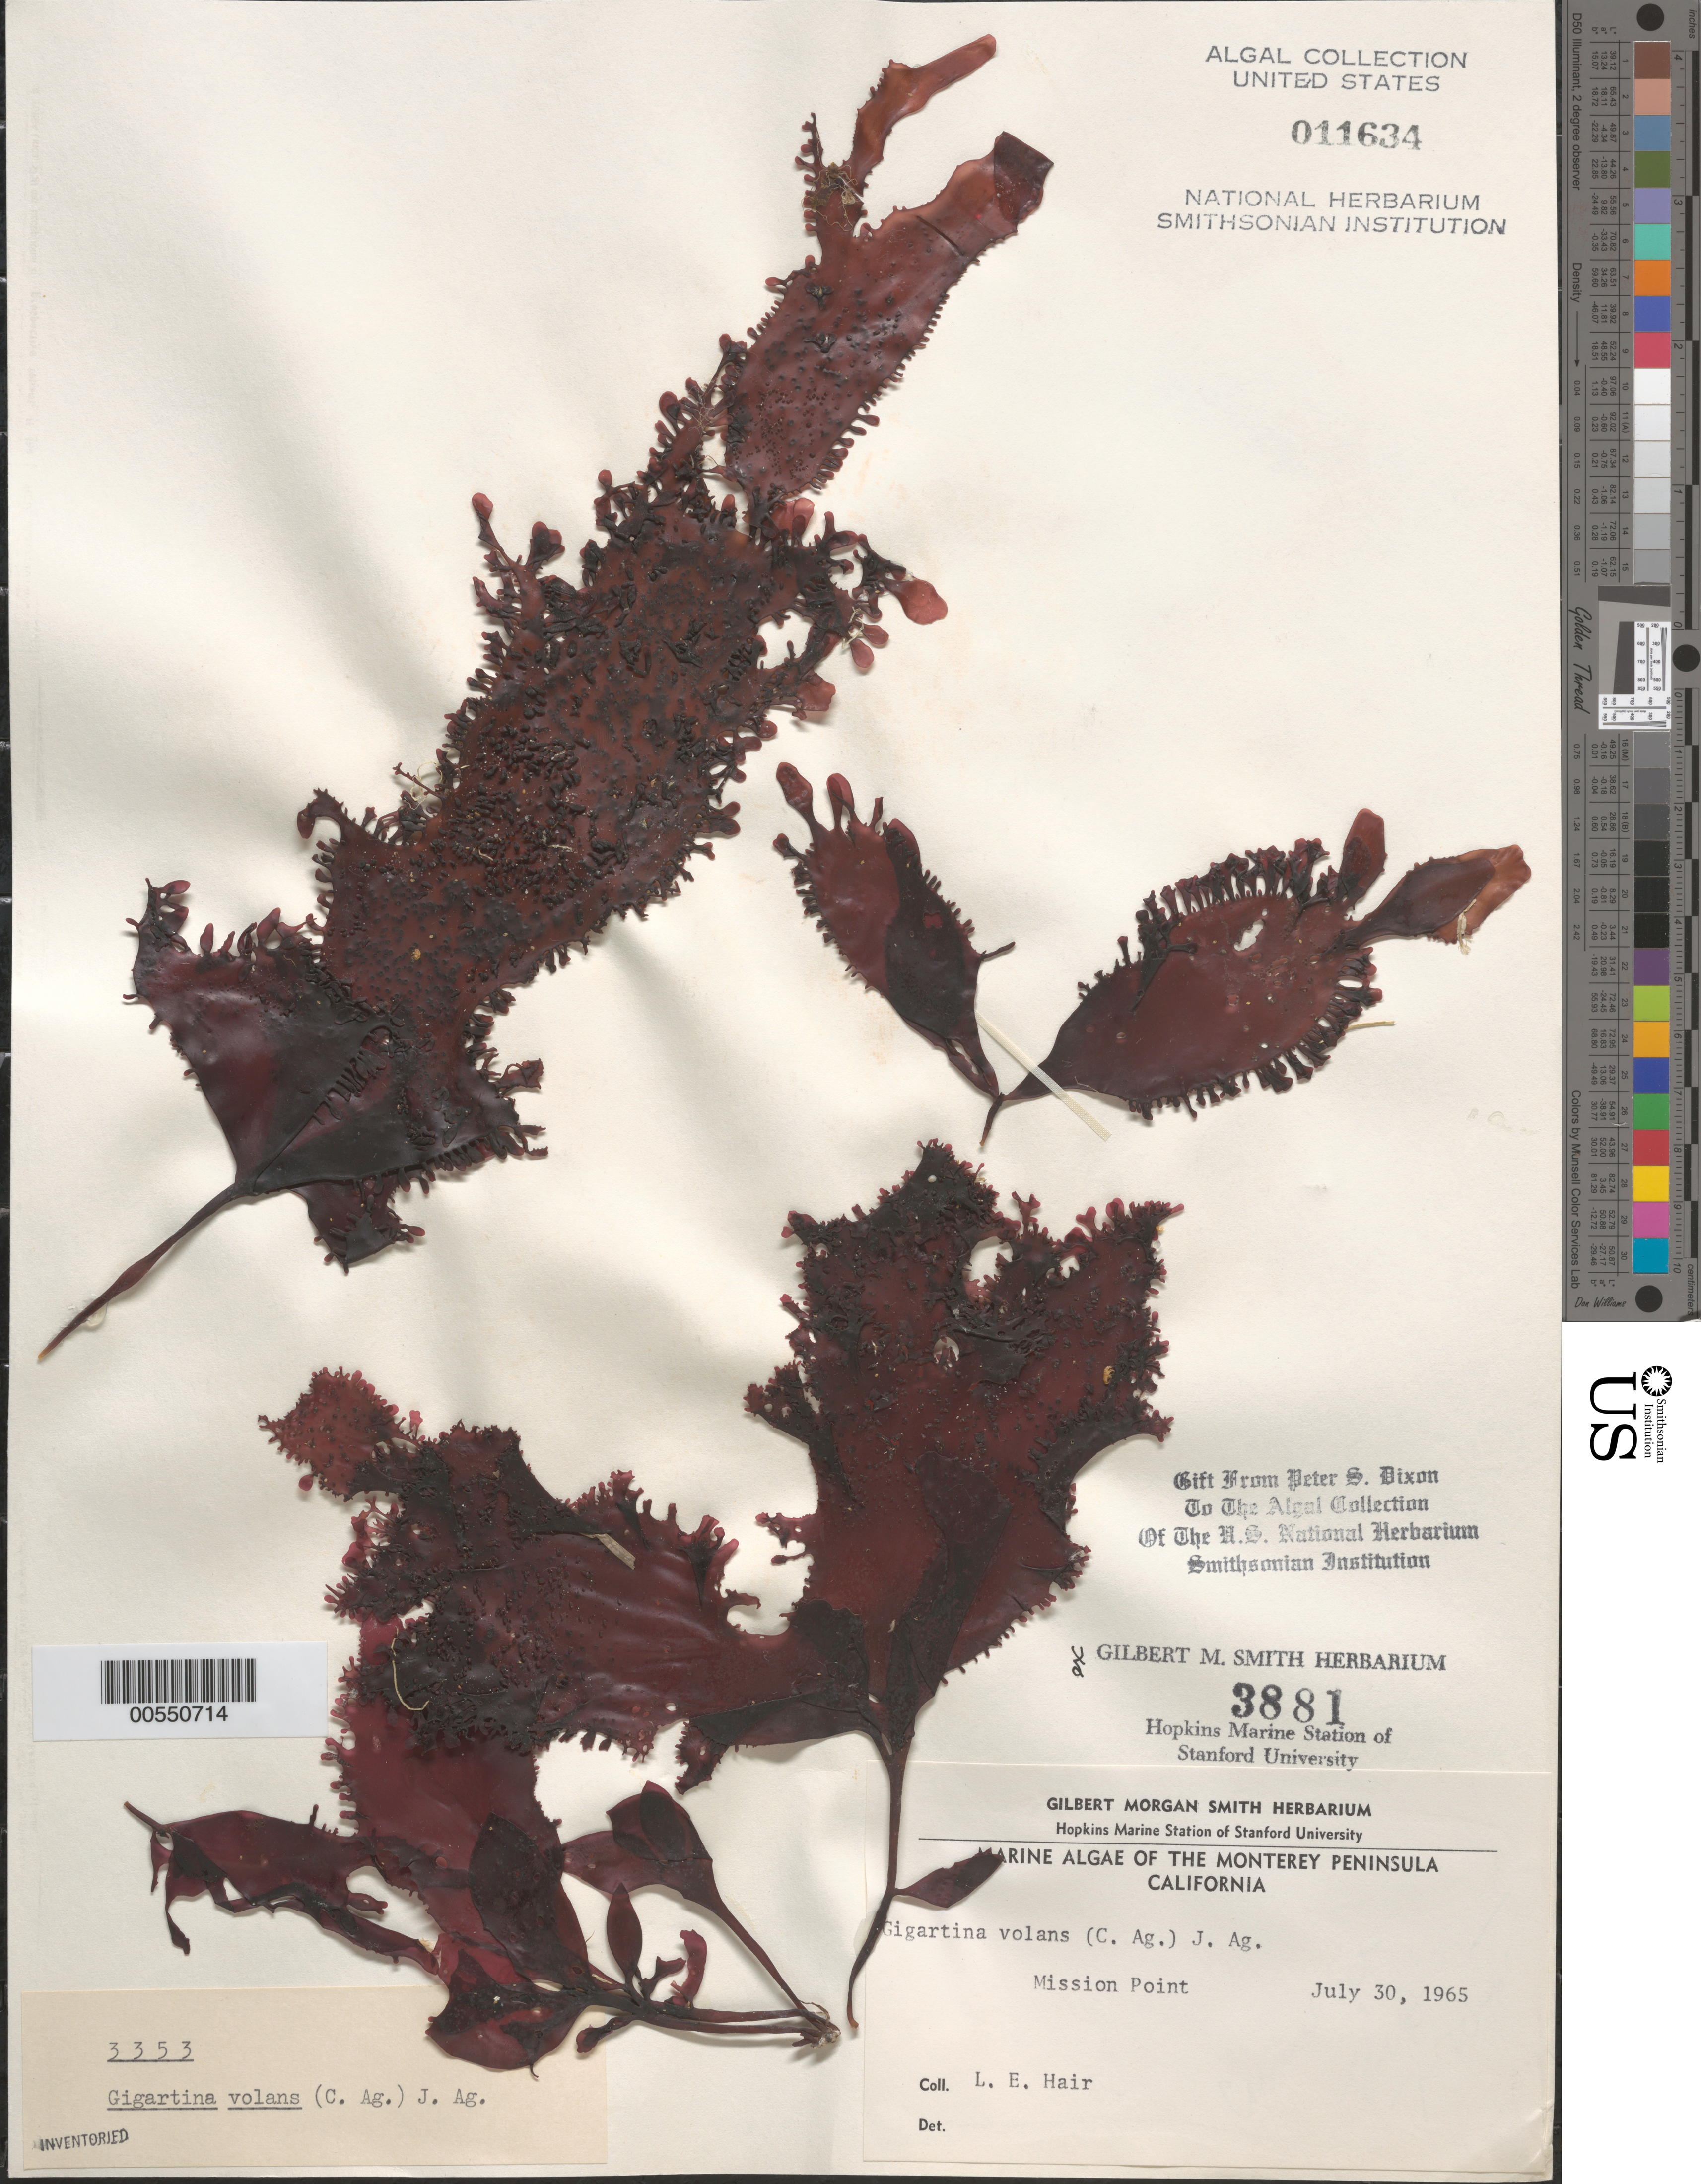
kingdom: Plantae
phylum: Rhodophyta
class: Florideophyceae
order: Gigartinales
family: Gigartinaceae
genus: Mazzaella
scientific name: Mazzaella volans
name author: (C. Agardh) Fredericq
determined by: Algae name updating Project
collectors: L. Hair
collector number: PSD 3353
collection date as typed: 30 Jul 1965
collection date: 1965-07-30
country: United States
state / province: California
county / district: Monterey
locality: Mission Point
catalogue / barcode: US 11634